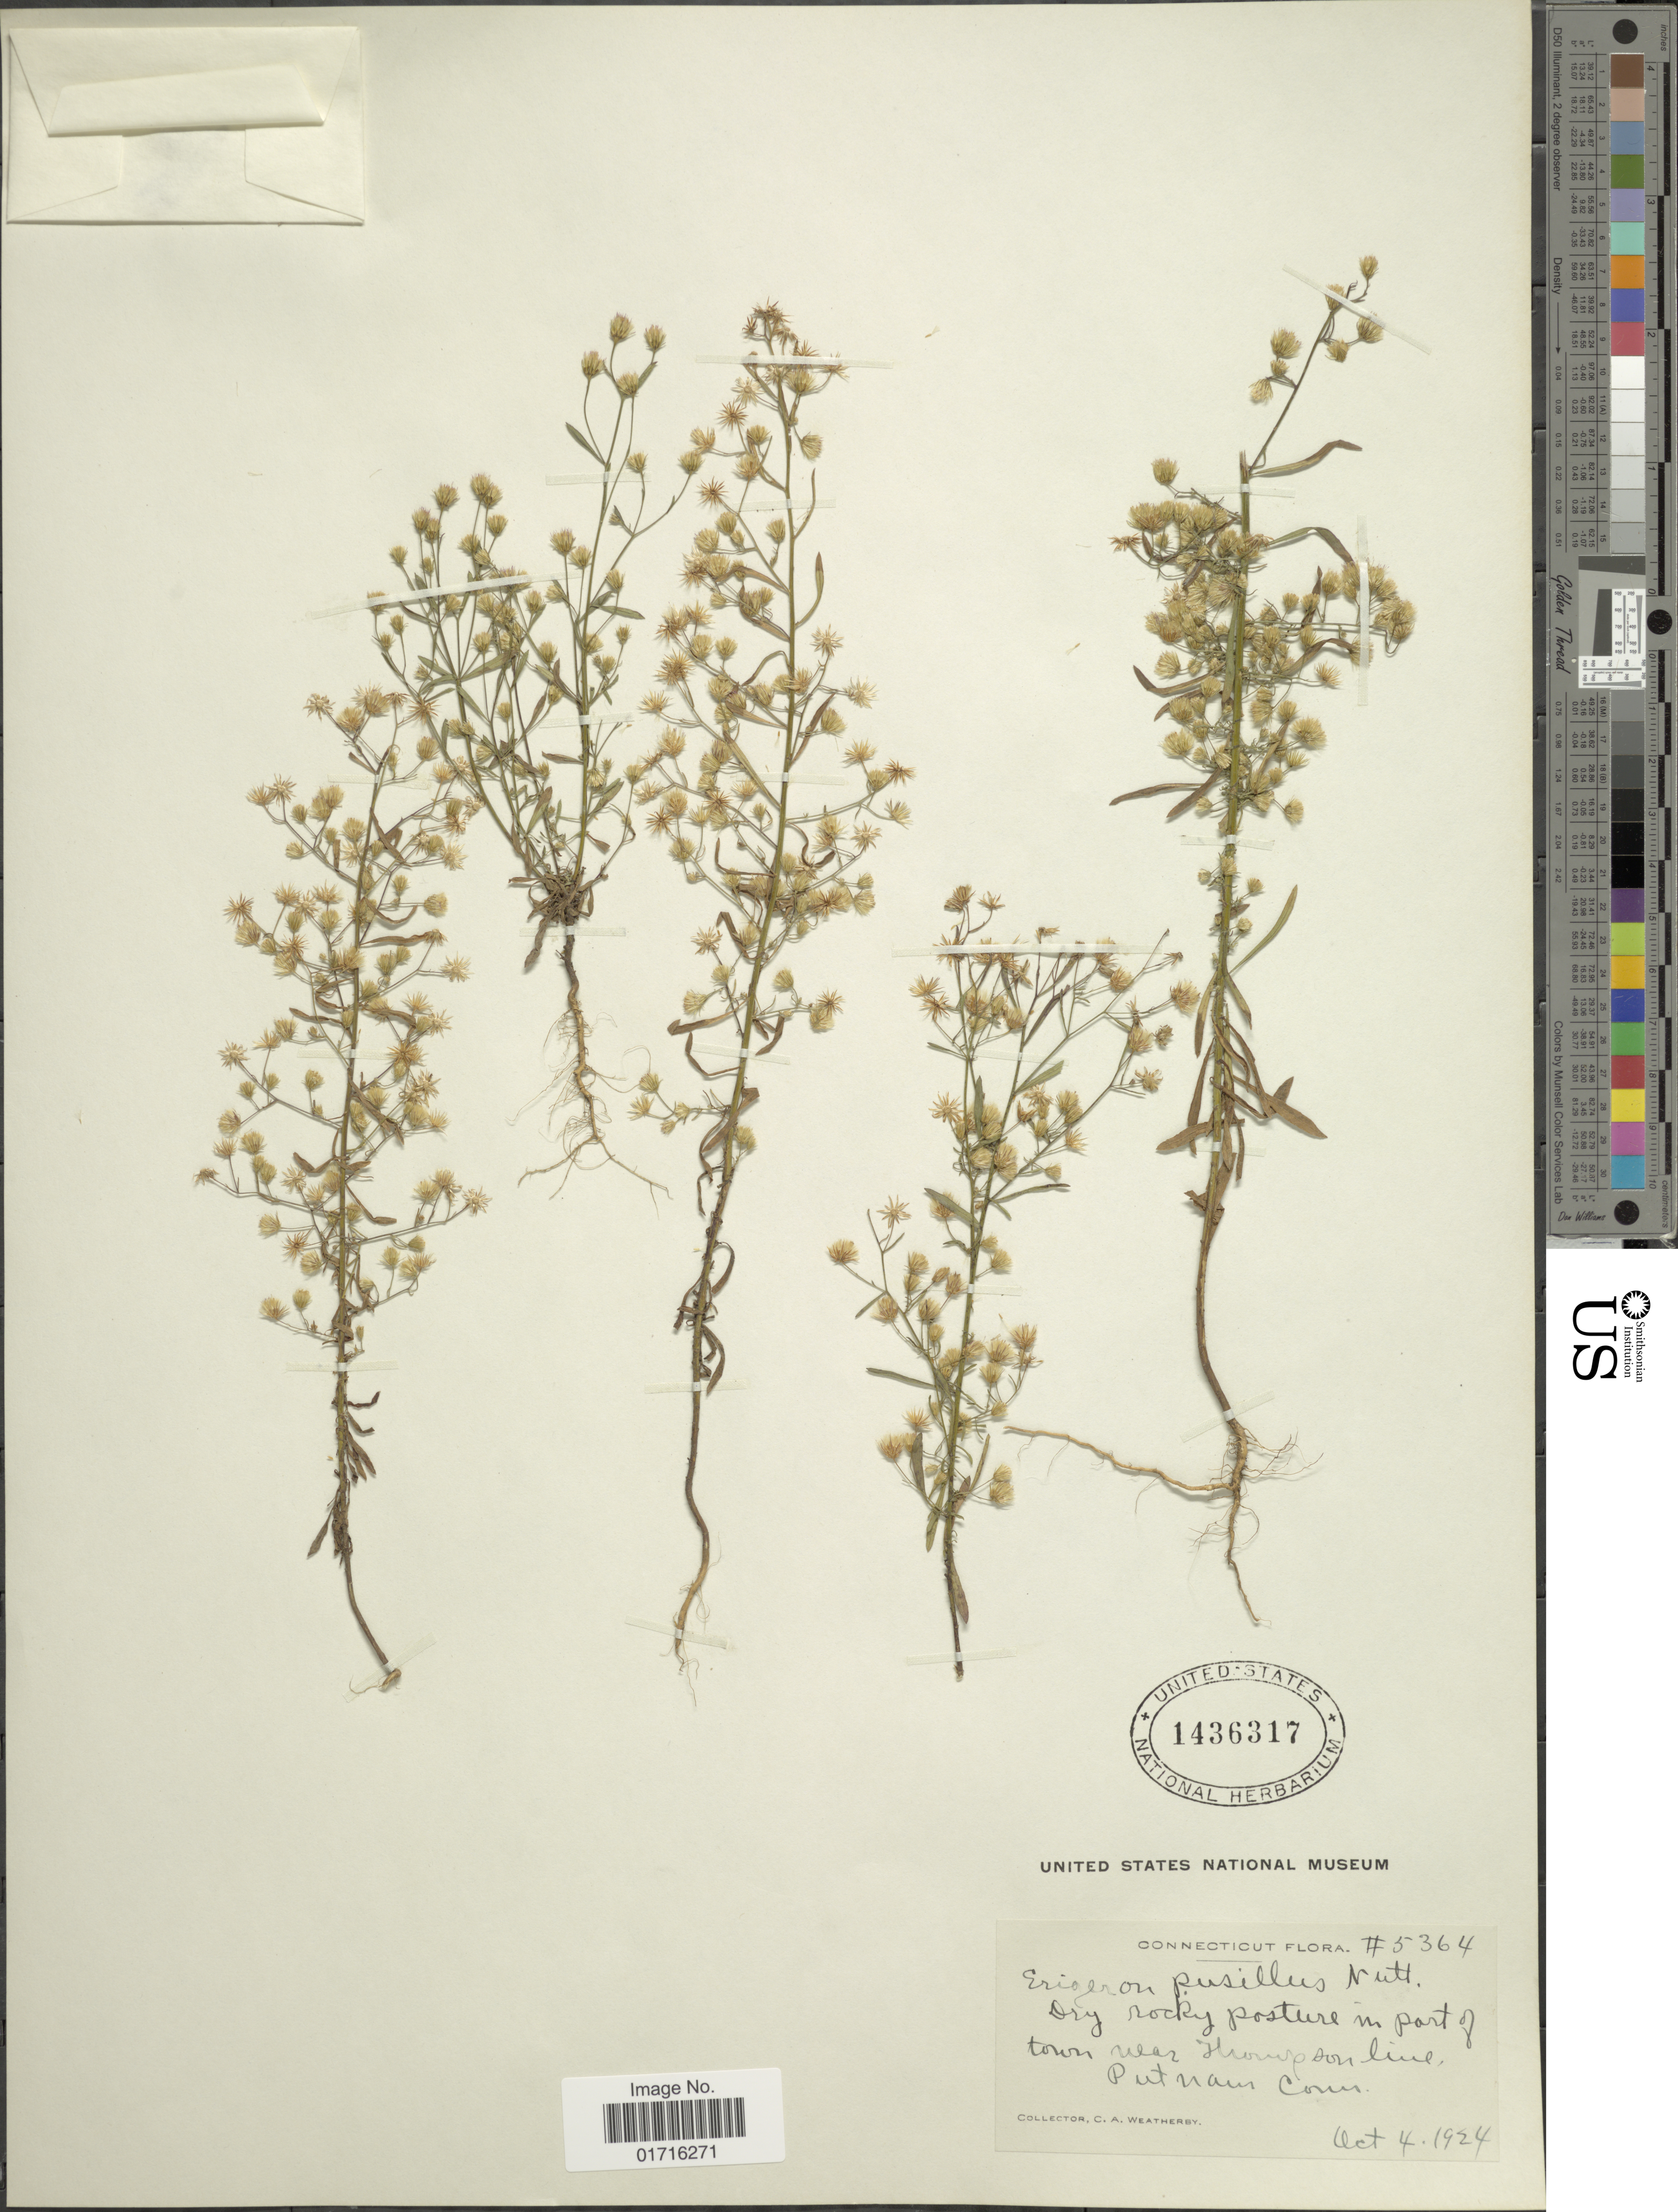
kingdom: Plantae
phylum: Tracheophyta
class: Magnoliopsida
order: Asterales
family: Asteraceae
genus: Conyza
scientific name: Conyza pusilla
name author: Houtt.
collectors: C. A. Weatherby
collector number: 5364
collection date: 1924-10-04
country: United States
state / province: Connecticut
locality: Part of town near Thompson Line, Putnam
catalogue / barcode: US 1436317